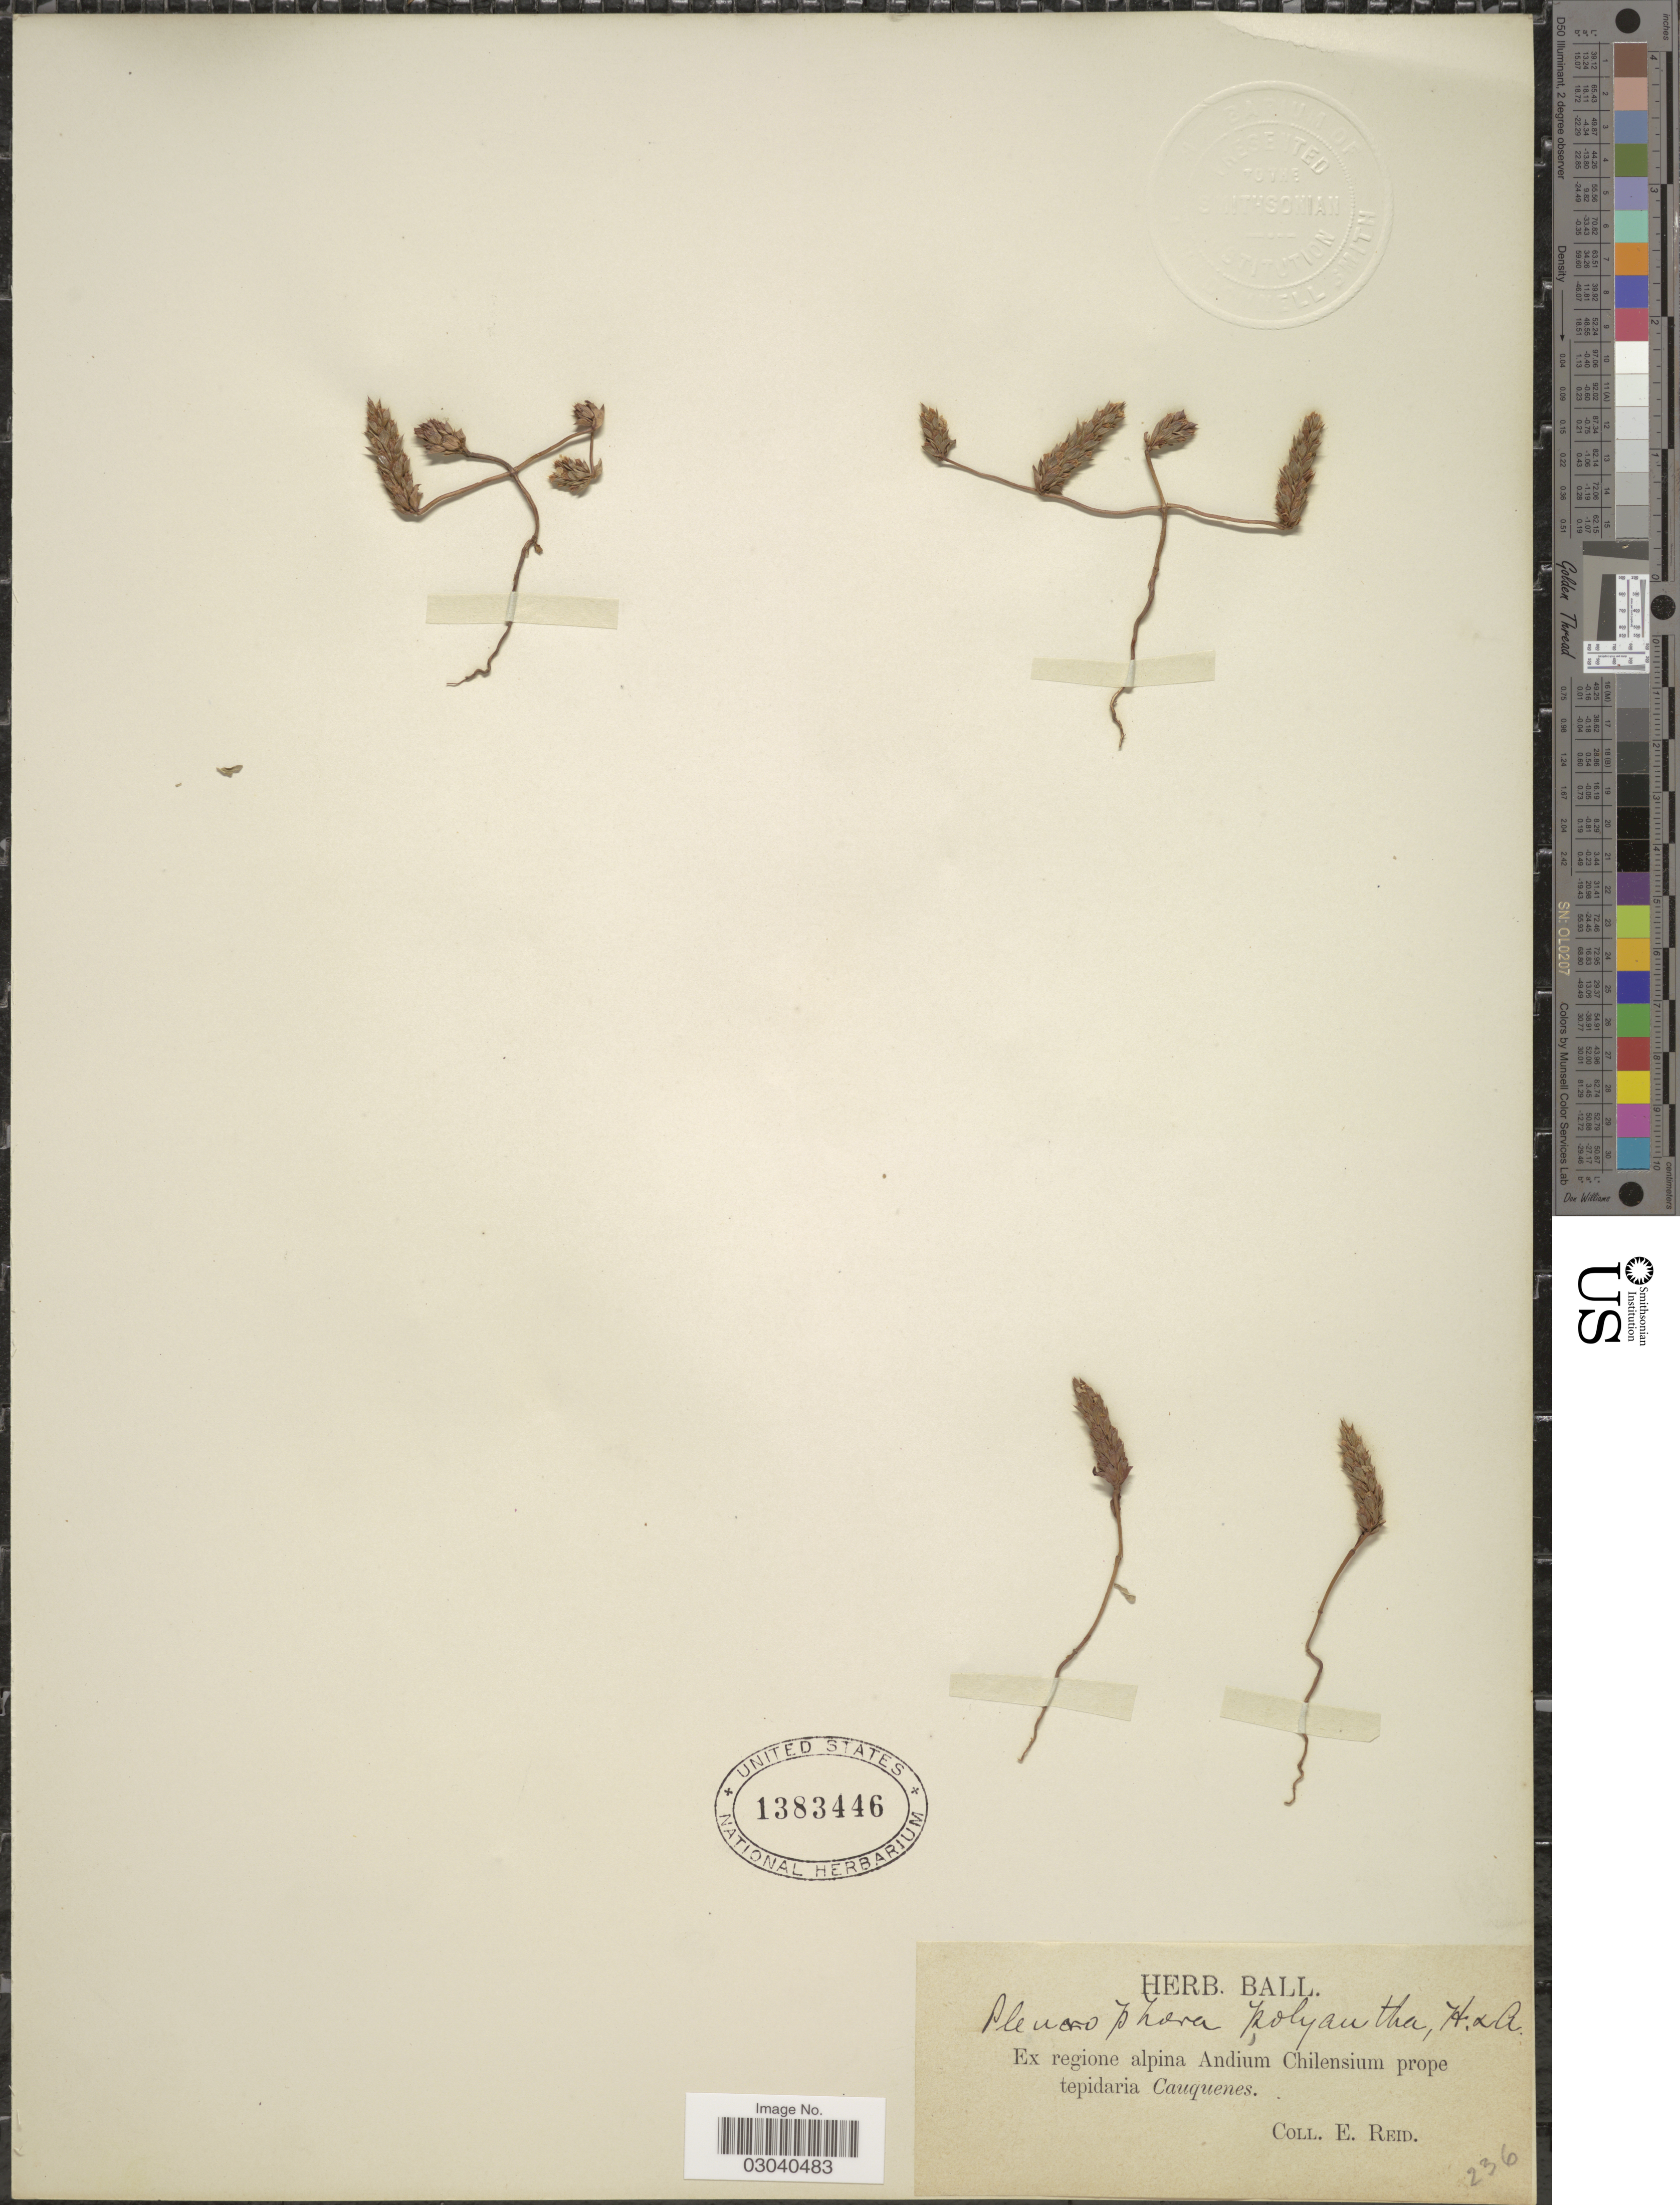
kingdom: Plantae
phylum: Tracheophyta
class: Magnoliopsida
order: Myrtales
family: Lythraceae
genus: Pleurophora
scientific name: Pleurophora polyandra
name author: Hook. & Arn.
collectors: E. Reid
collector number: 236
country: Chile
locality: Ex regione alpina Andium Chilensium prope tepidaria Cauquenes.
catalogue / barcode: US 1383446